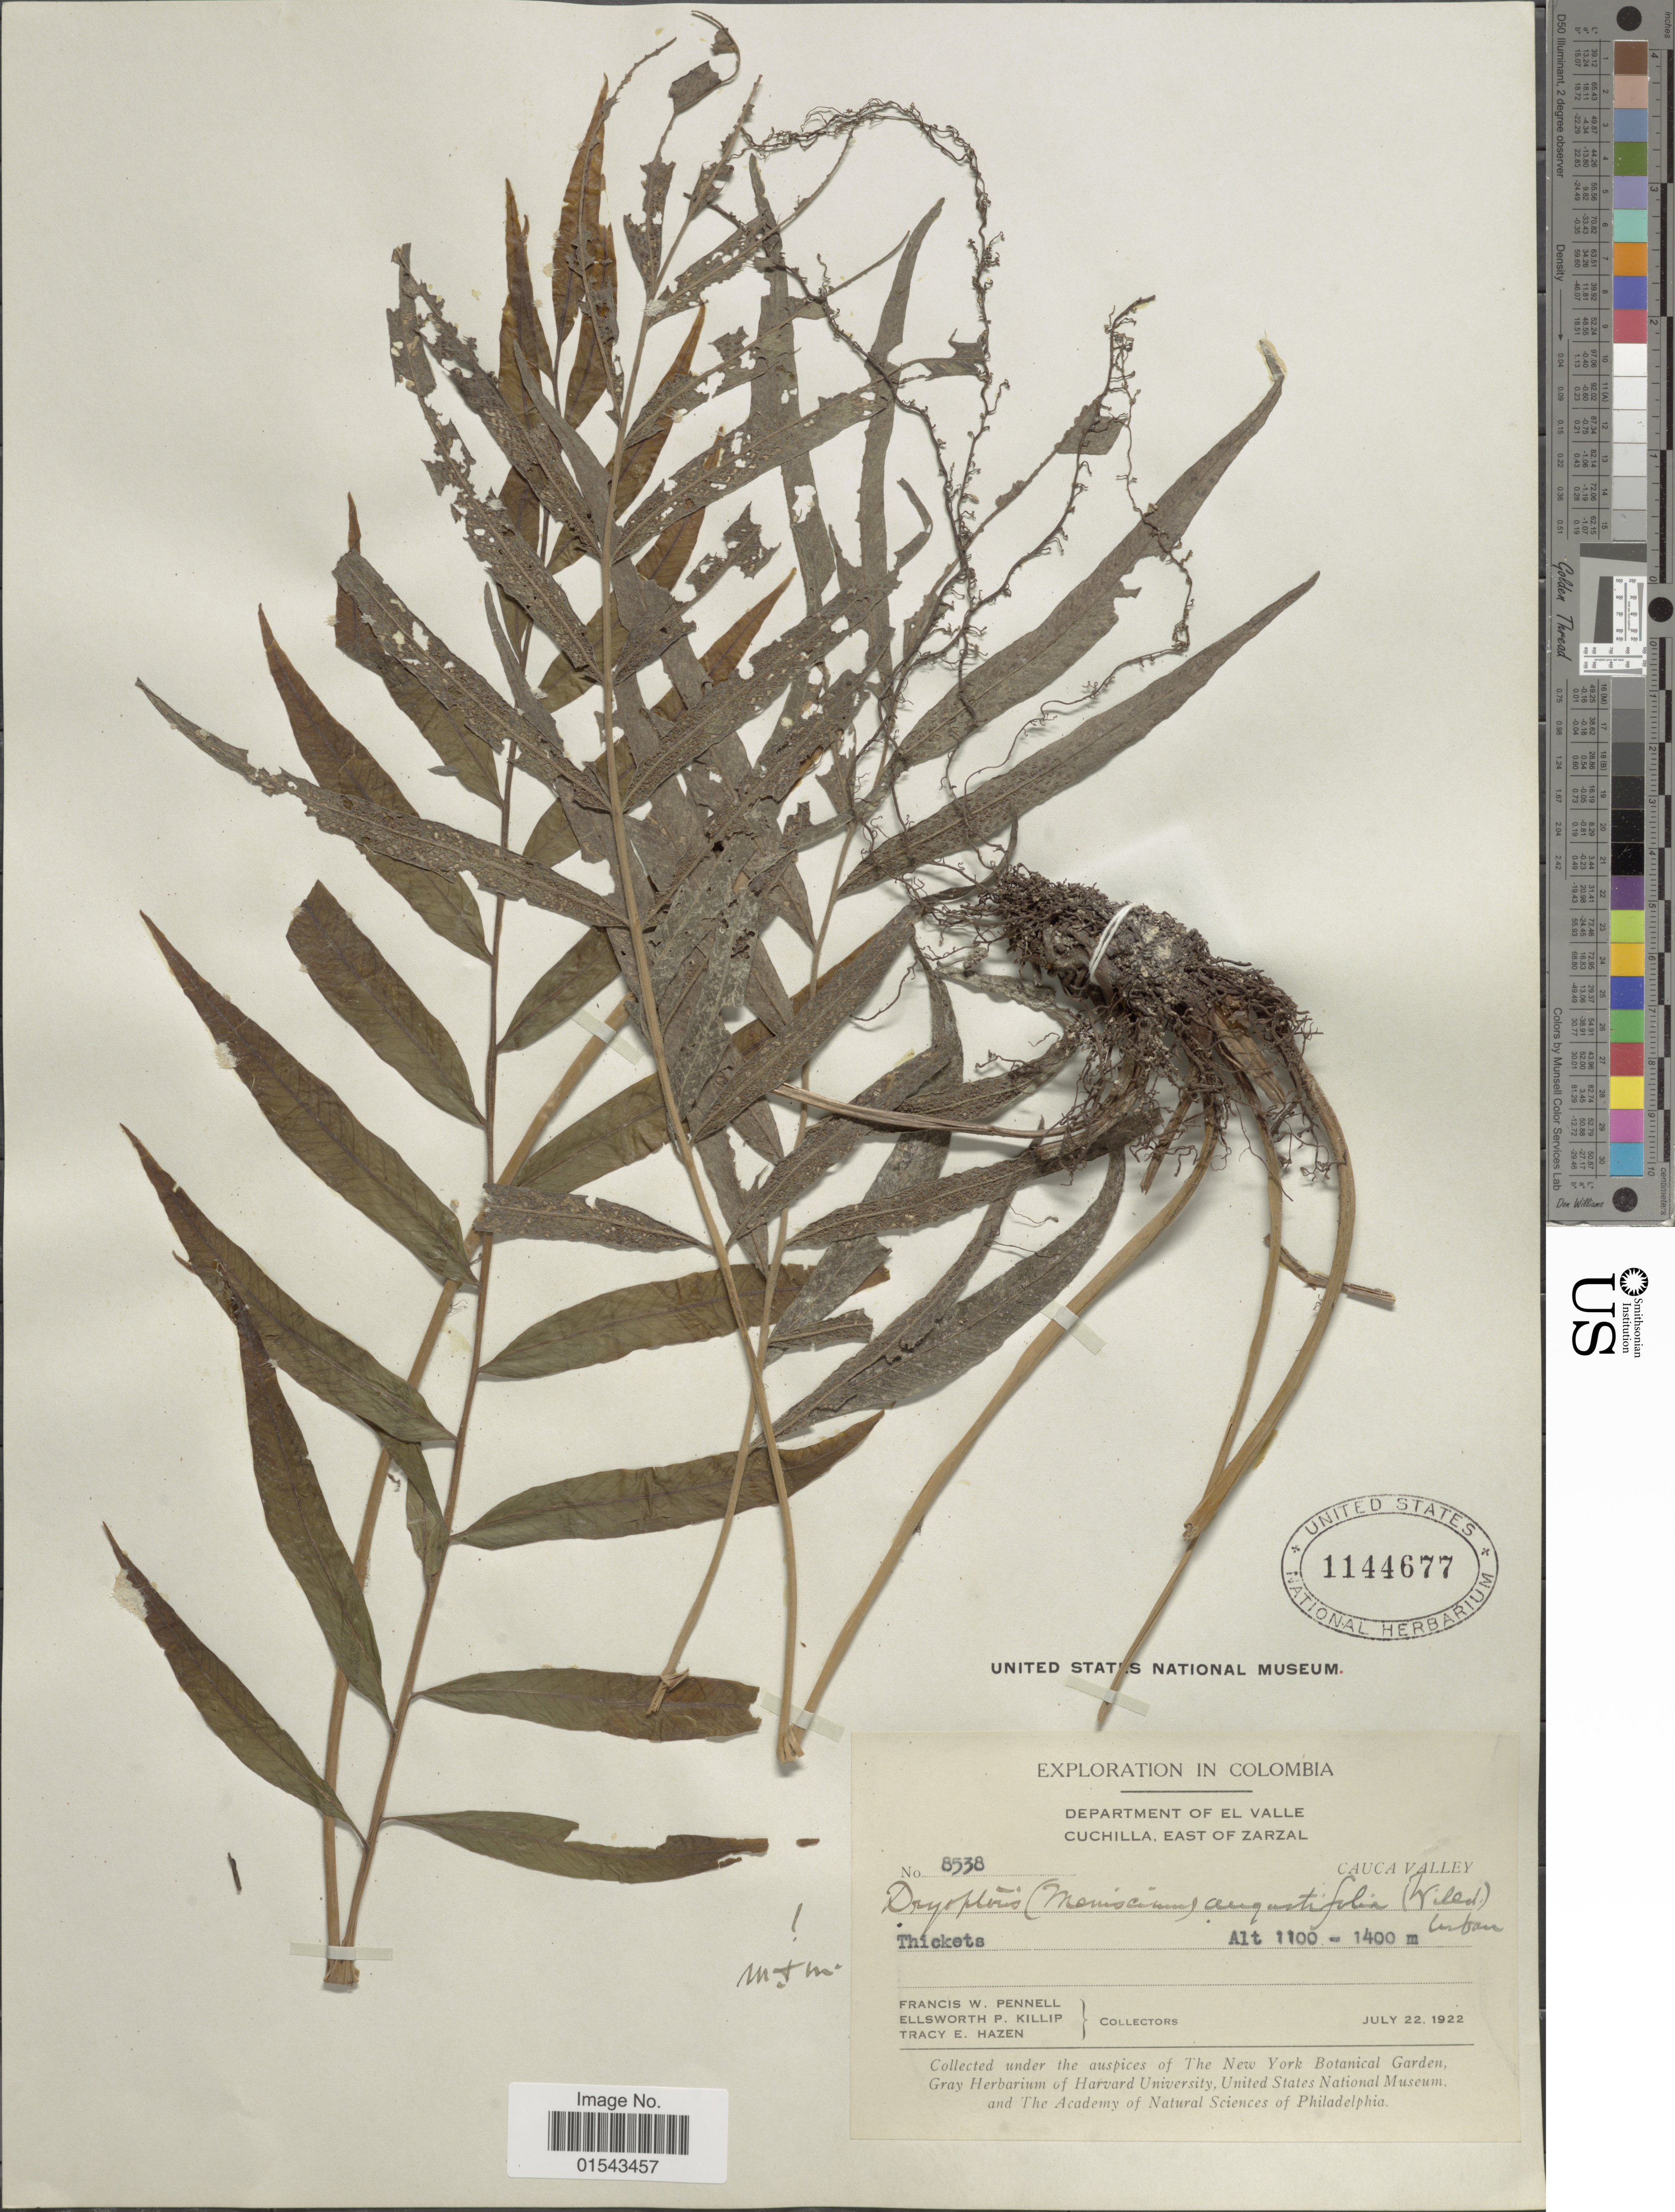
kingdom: Plantae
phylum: Tracheophyta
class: Polypodiopsida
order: Polypodiales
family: Thelypteridaceae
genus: Meniscium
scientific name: Meniscium angustifolium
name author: Willd.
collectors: F. W. Pennell, E. P. Killip & T. E. Hazen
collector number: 8538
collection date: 1922-07-22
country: Colombia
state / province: Valle del Cauca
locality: Department of Valle. Cuchilla, east of Zarzal. Cauca Valley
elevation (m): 1100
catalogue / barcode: US 1144677